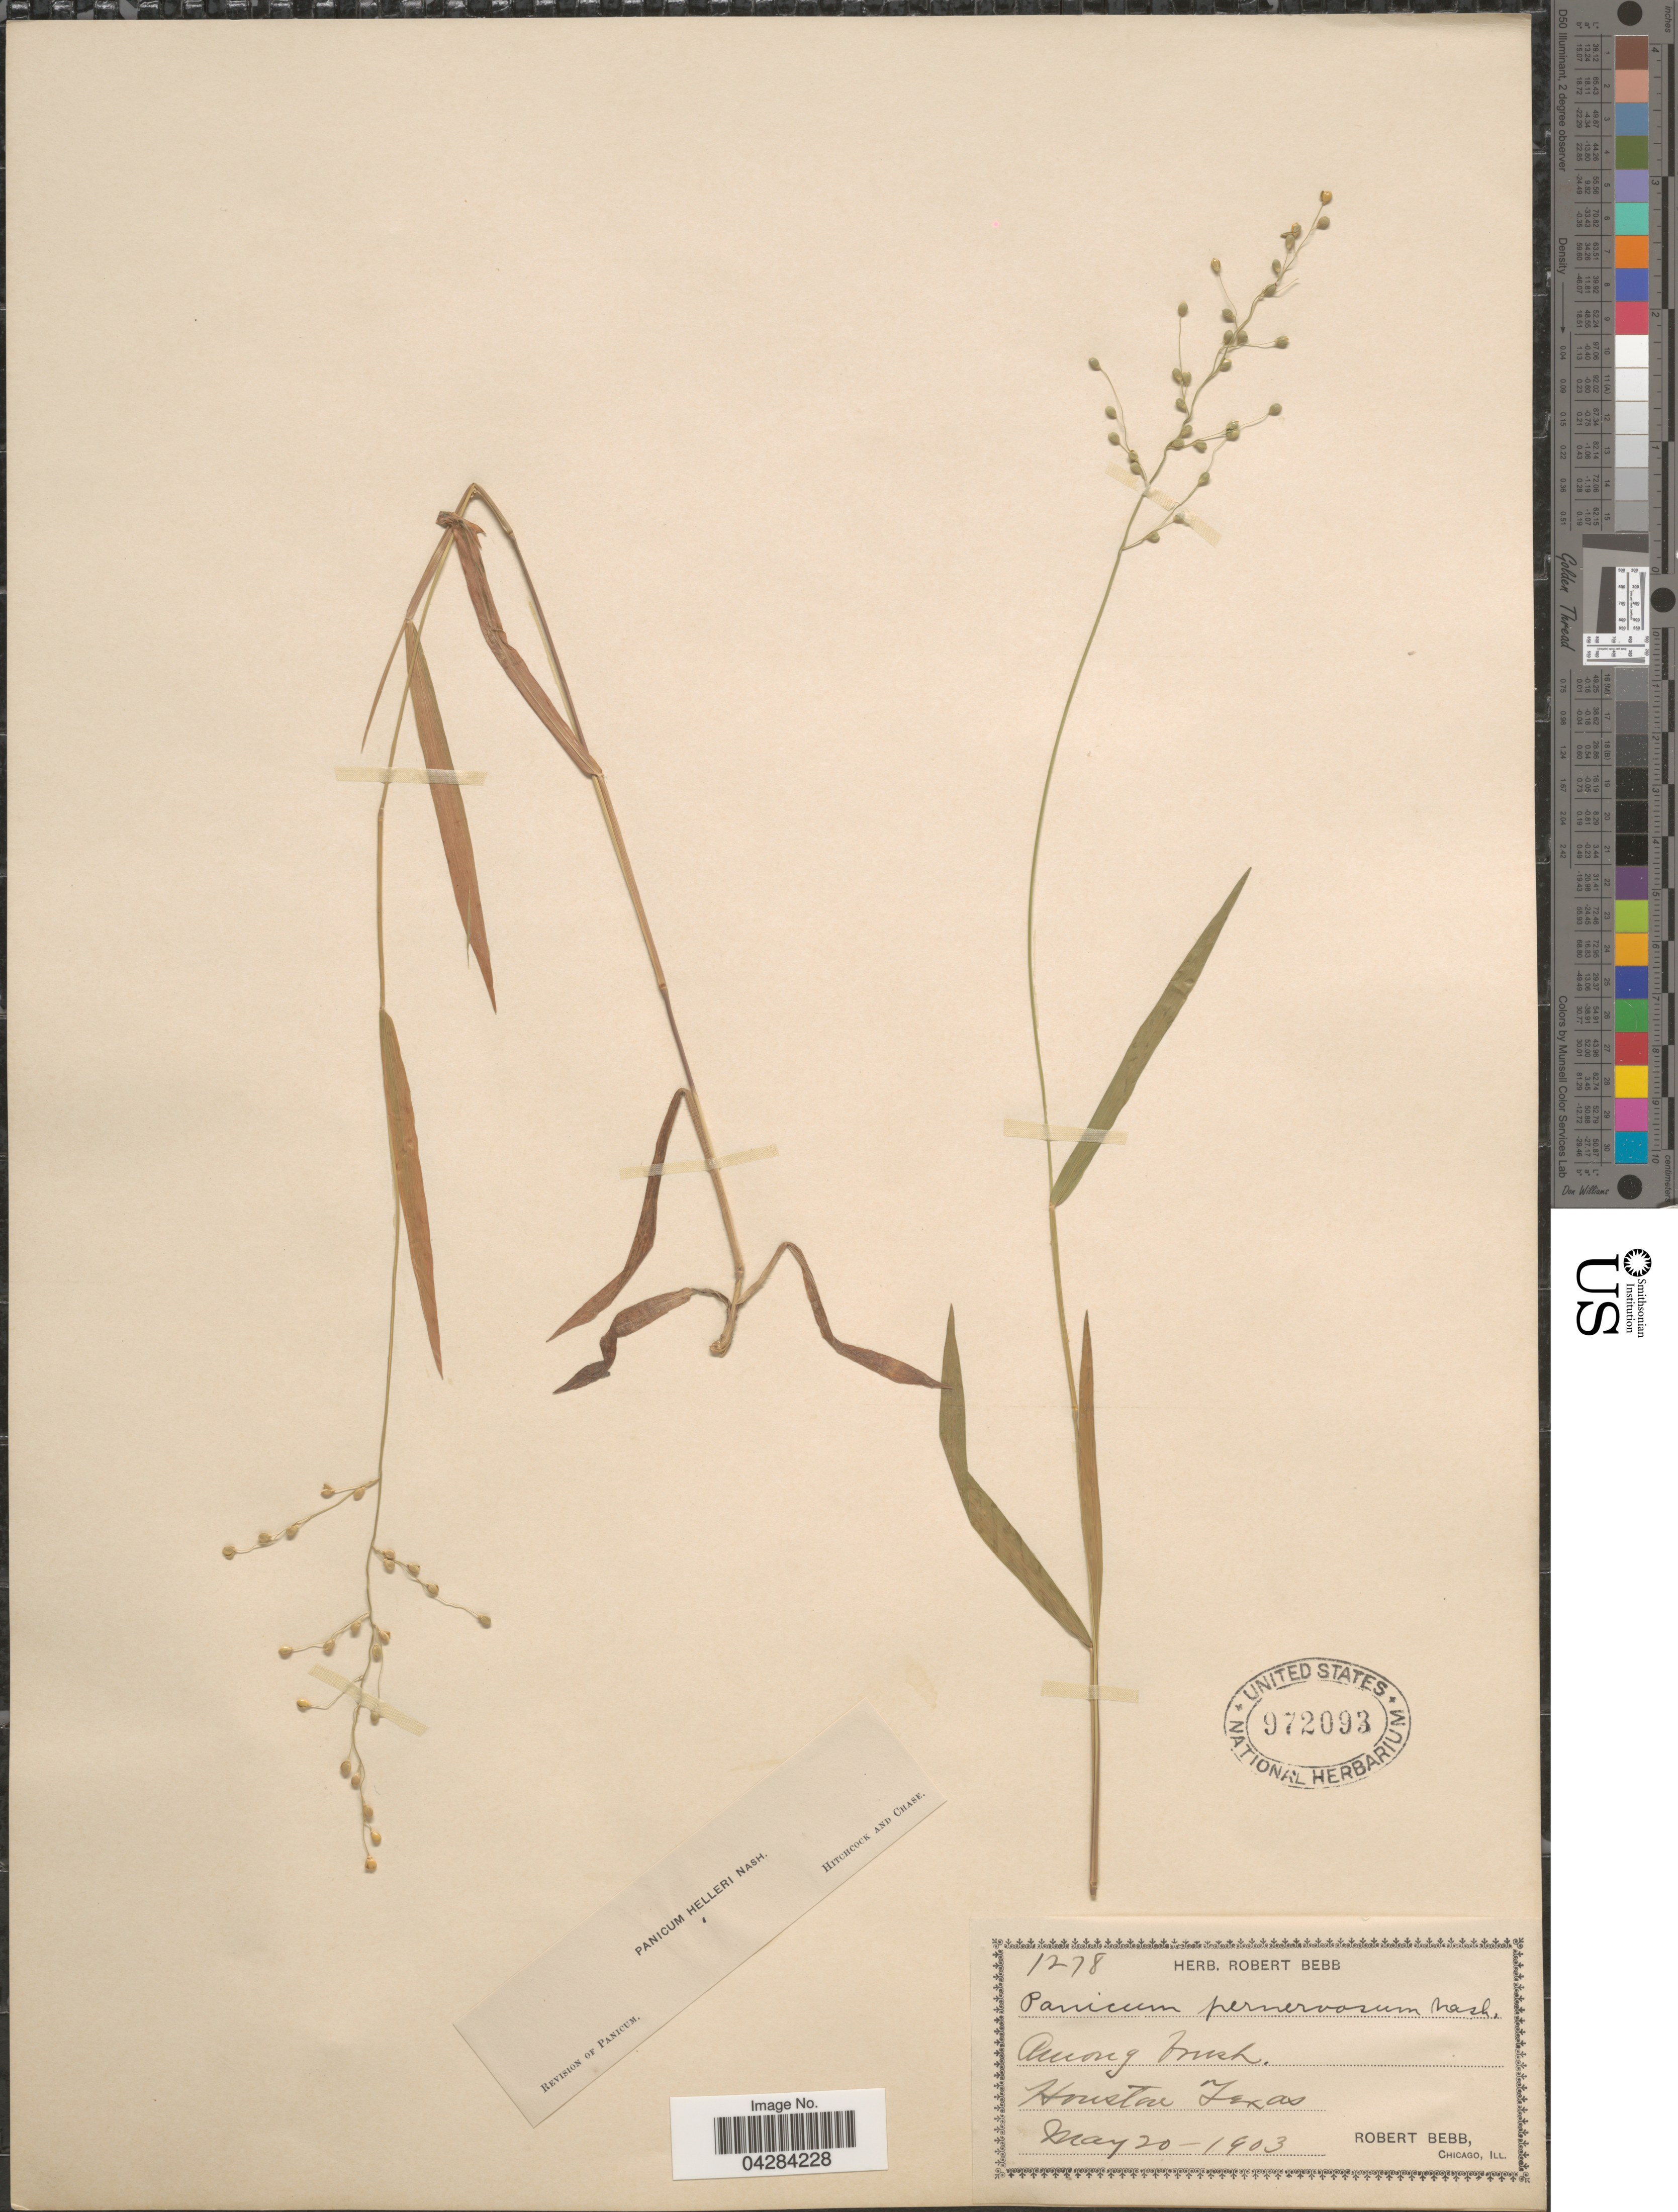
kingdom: Plantae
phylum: Tracheophyta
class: Liliopsida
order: Poales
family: Poaceae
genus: Dichanthelium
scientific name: Dichanthelium oligosanthes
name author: (Schult.) Gould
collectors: R. Bebb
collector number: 1278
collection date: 1903-05-20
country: United States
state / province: Texas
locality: Among brush. Houston.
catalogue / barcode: US 972093